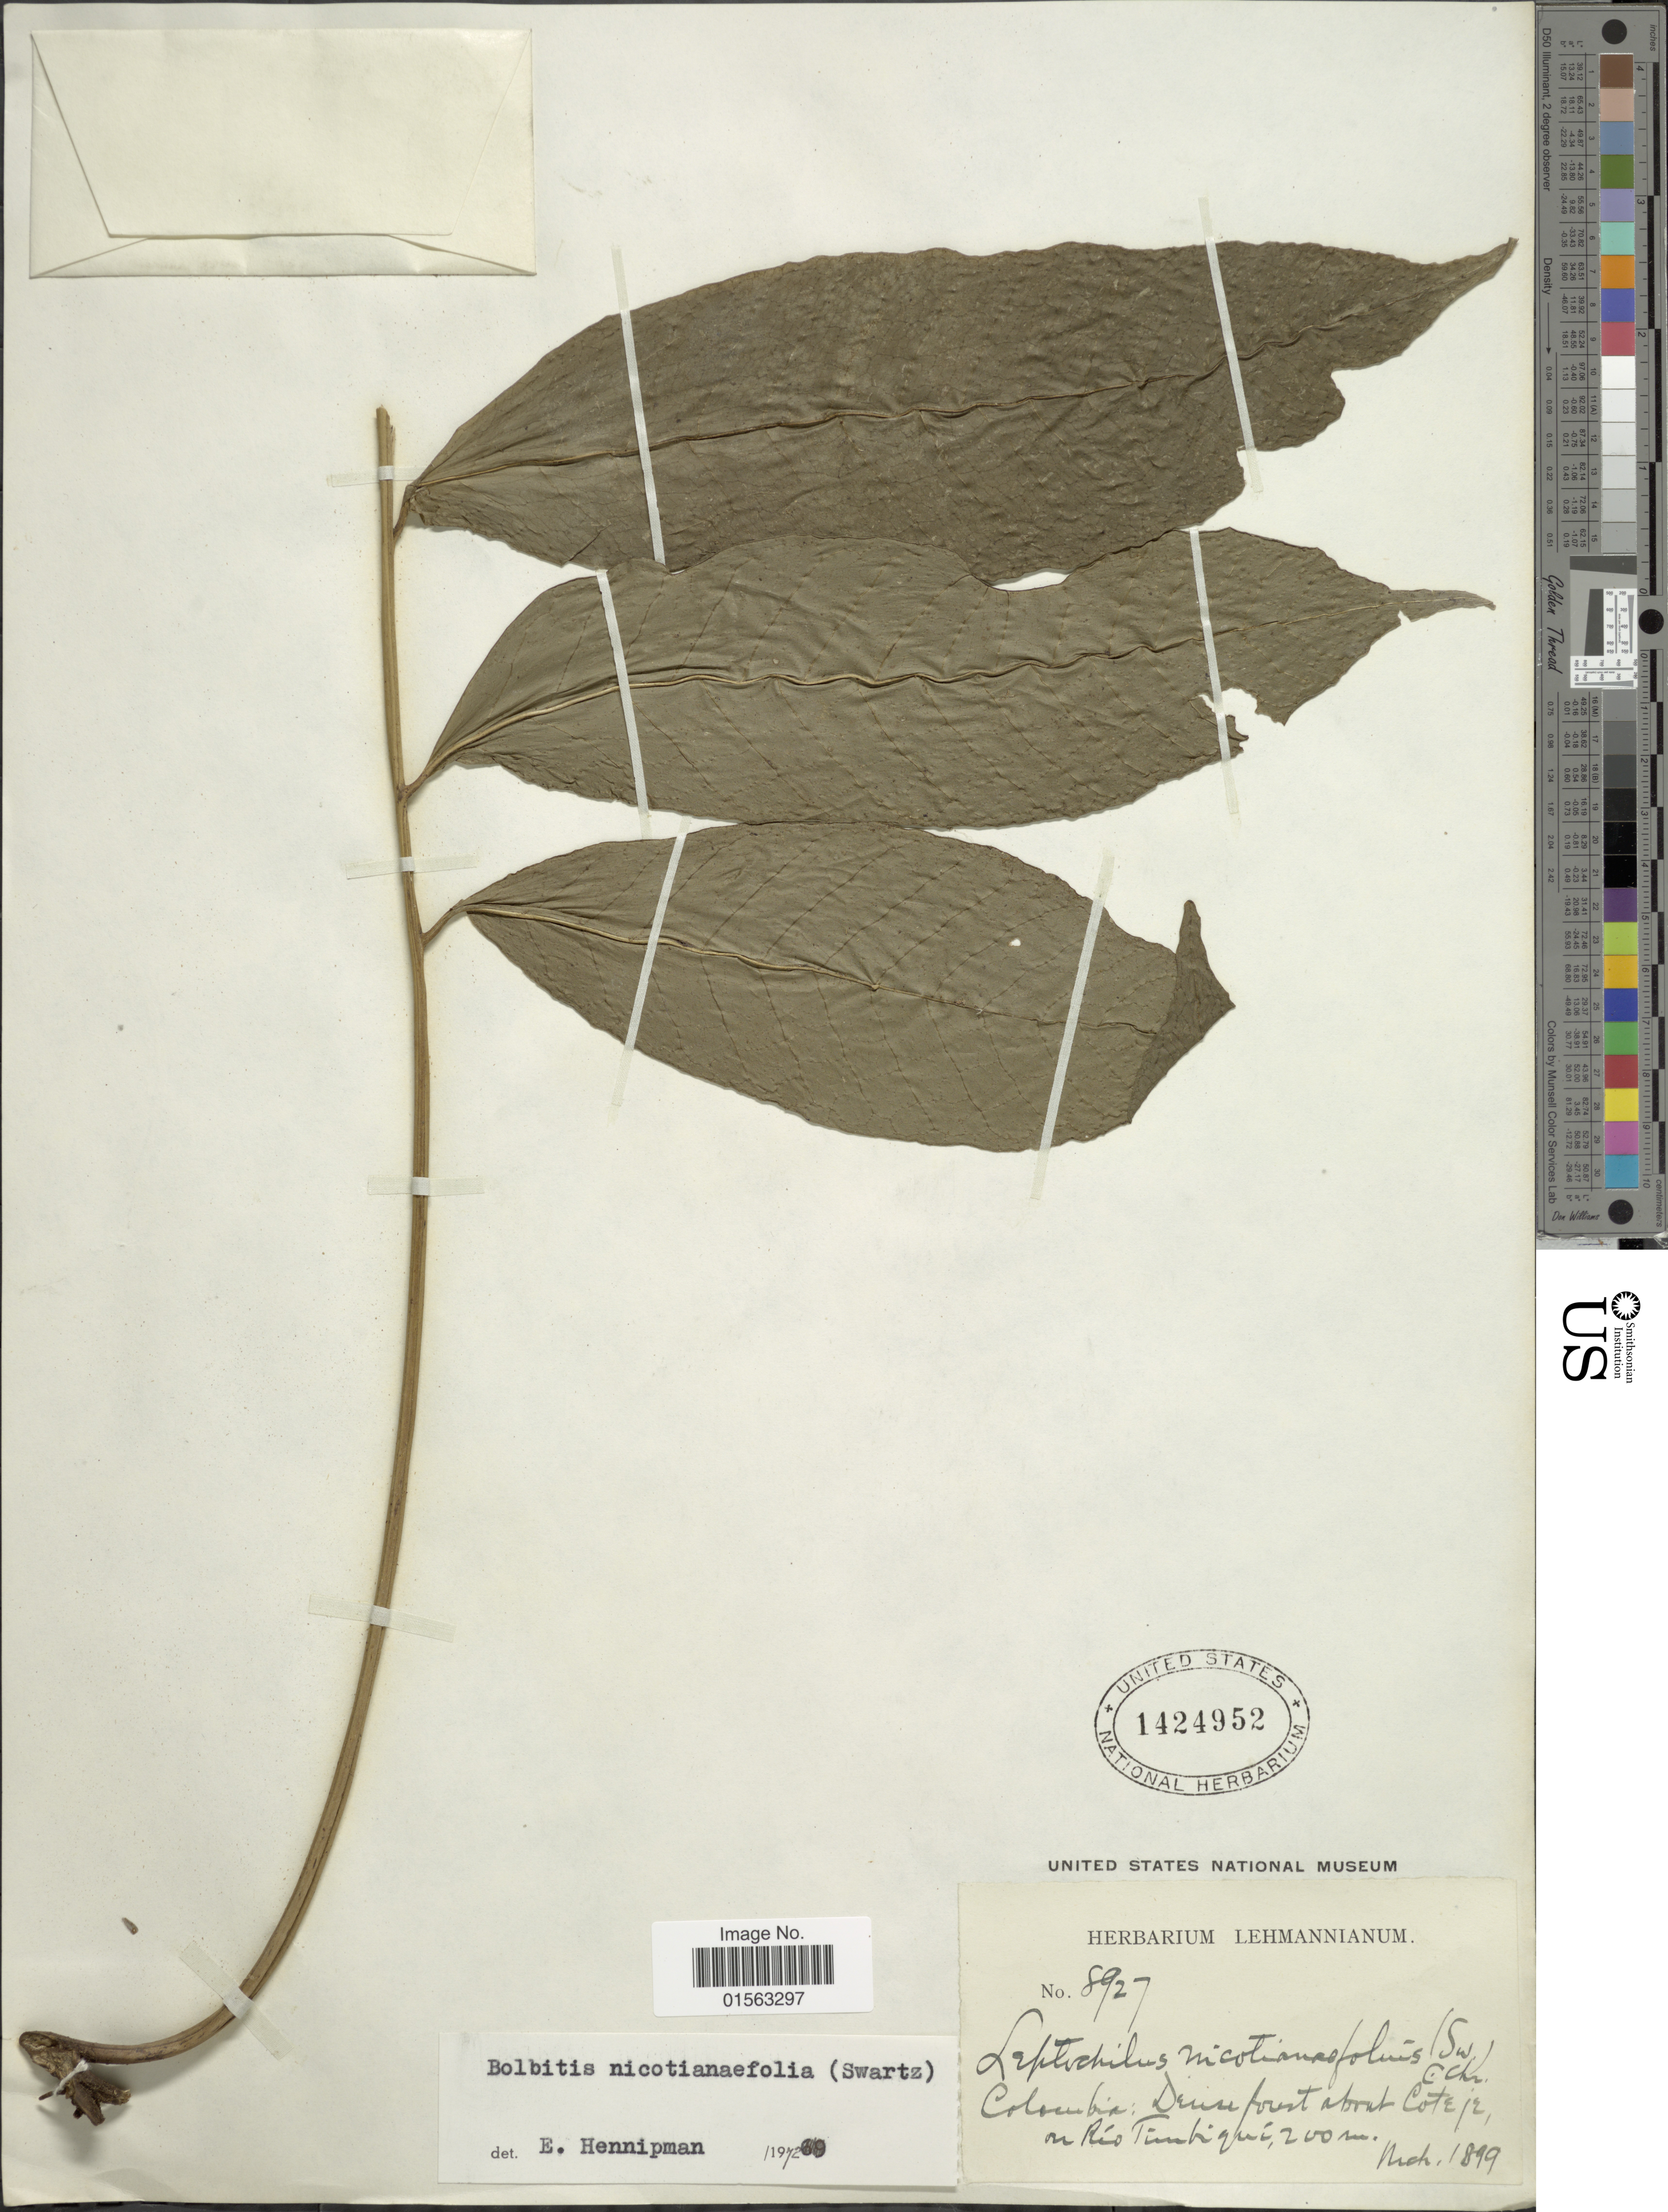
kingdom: Plantae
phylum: Tracheophyta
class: Polypodiopsida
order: Polypodiales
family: Dryopteridaceae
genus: Mickelia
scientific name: Mickelia nicotianifolia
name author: (Sw.) R.C. Moran et al.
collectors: ex herb. Lehmannianum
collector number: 8927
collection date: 1899-03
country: Colombia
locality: Dense forest about Coteje, on Río Timbiquí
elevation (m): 200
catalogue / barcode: US 1424952